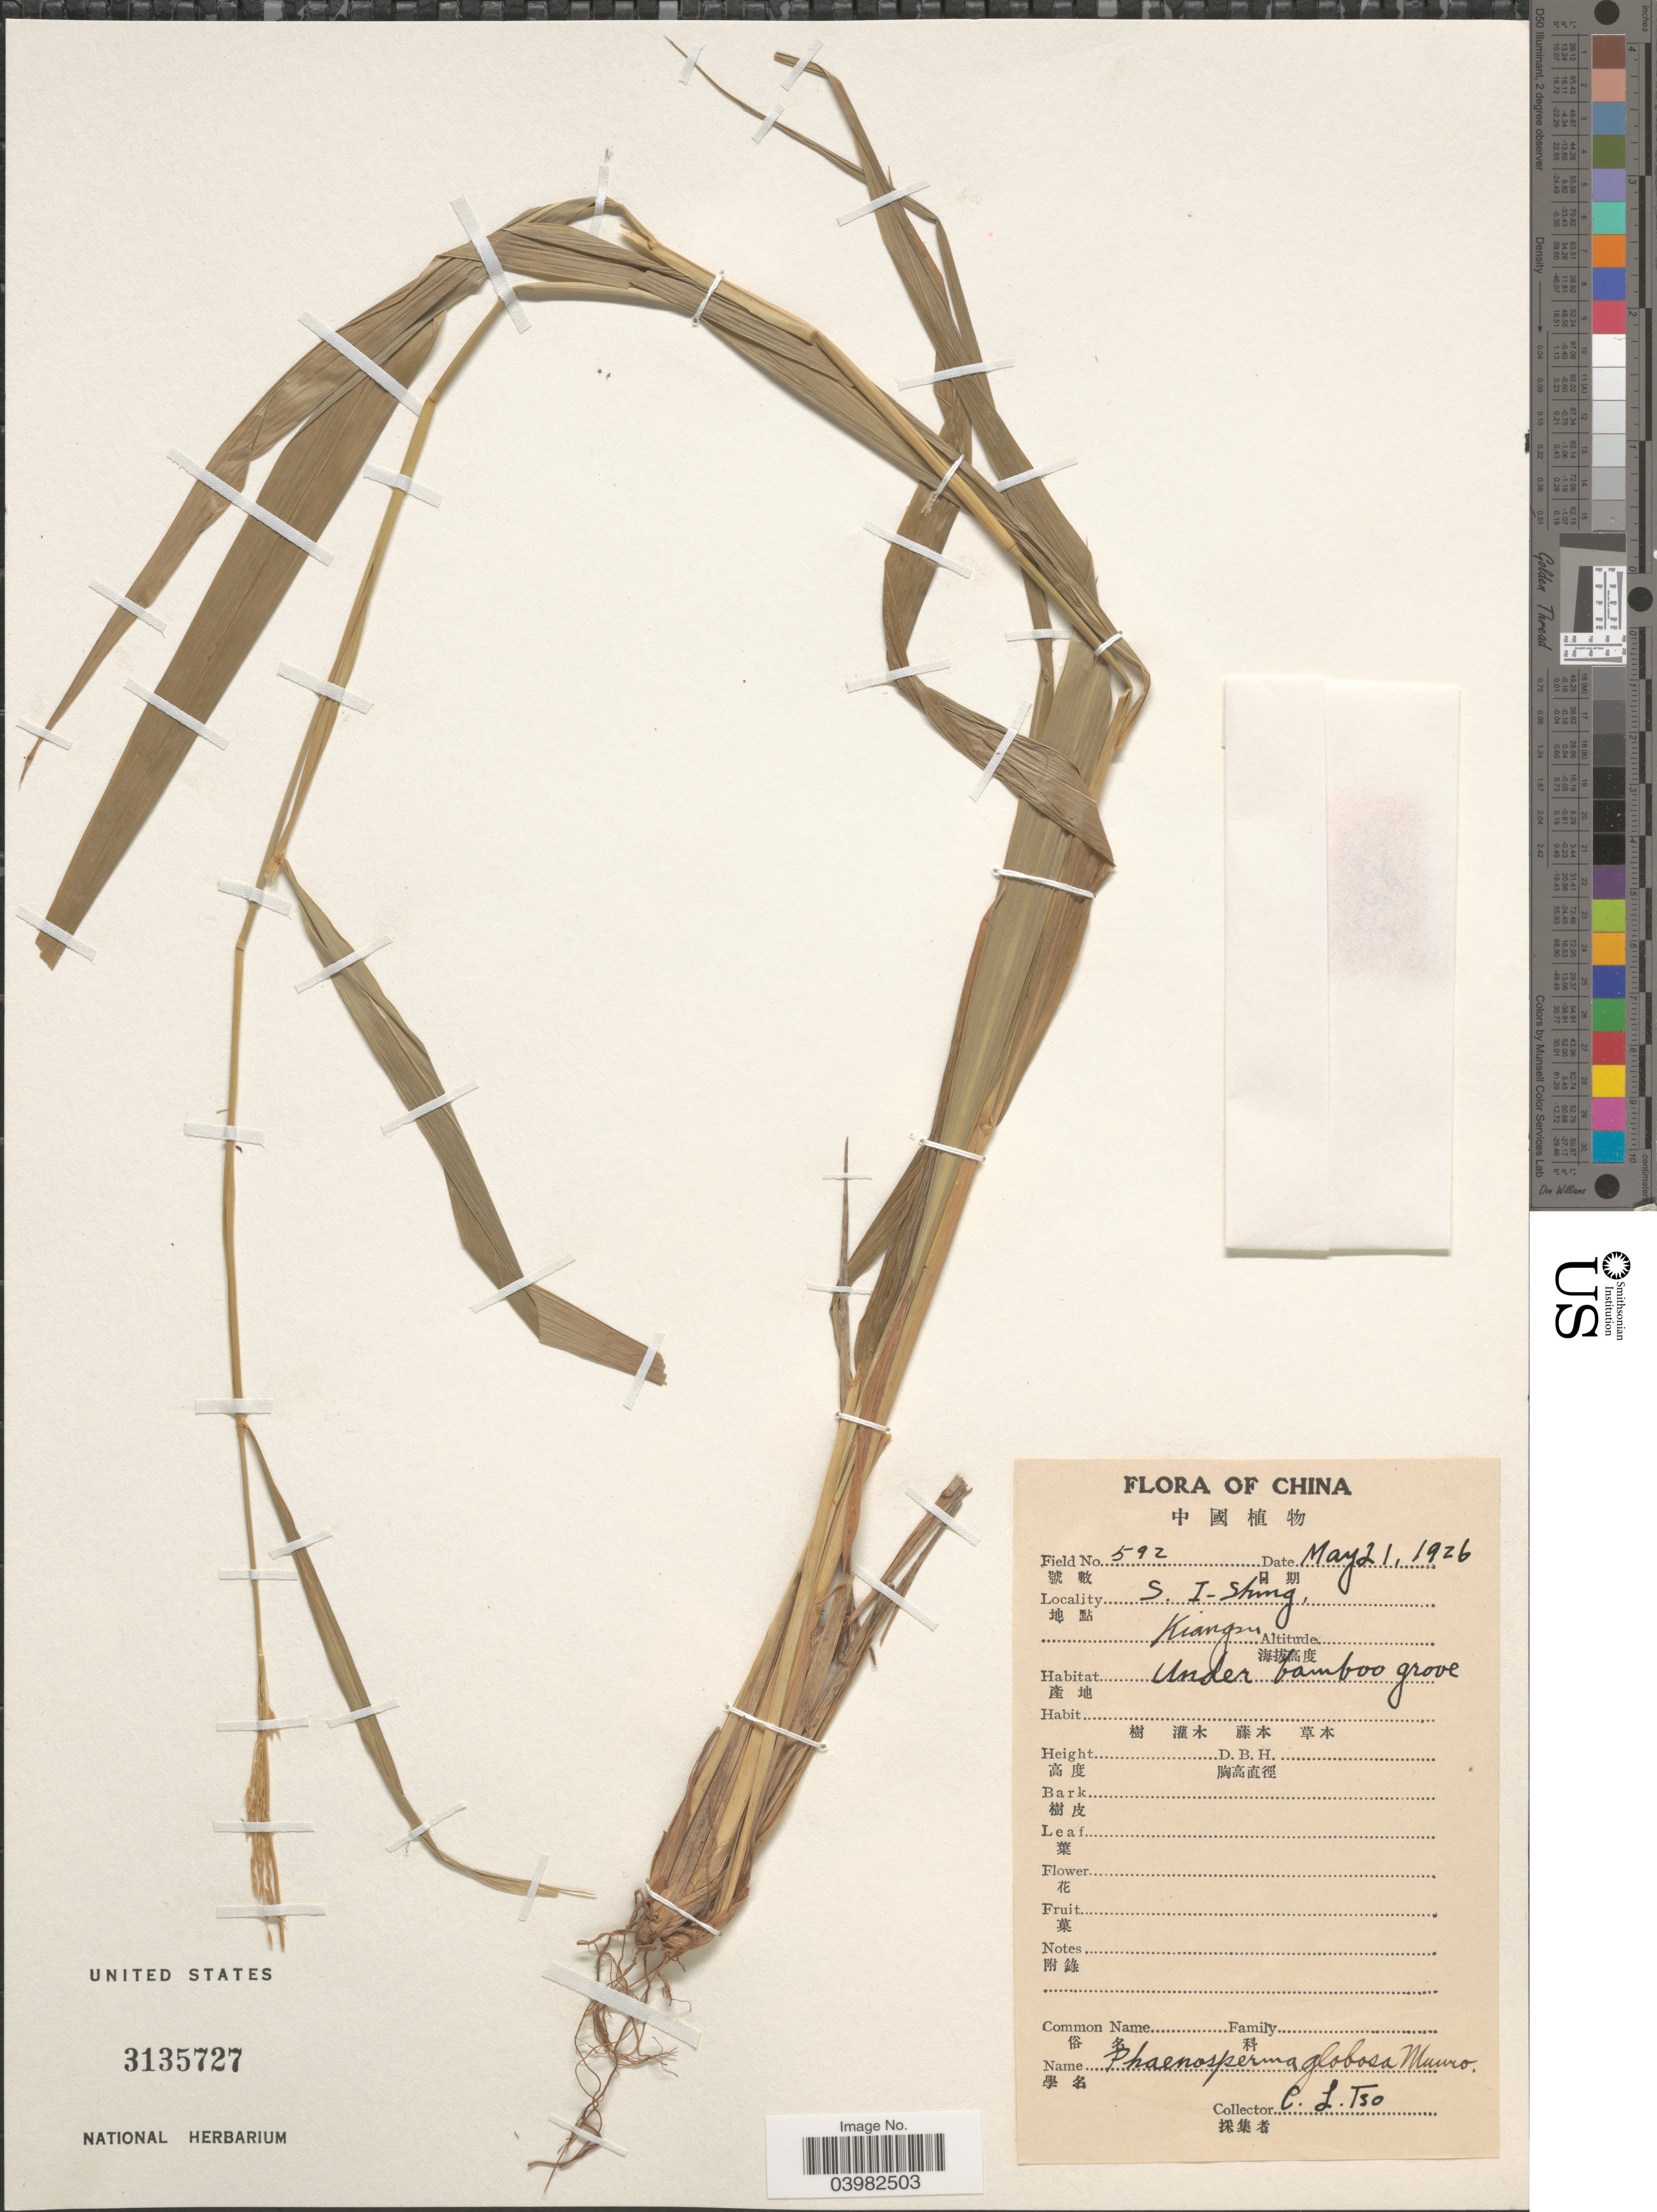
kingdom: Plantae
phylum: Tracheophyta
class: Liliopsida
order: Poales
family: Poaceae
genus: Phaenosperma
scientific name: Phaenosperma globosum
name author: Munro ex Benth.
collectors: C. Tso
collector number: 592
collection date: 1926-05-21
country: China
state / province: Jiangsu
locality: S. I-shing, Kiangsu.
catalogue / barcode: US 3135727